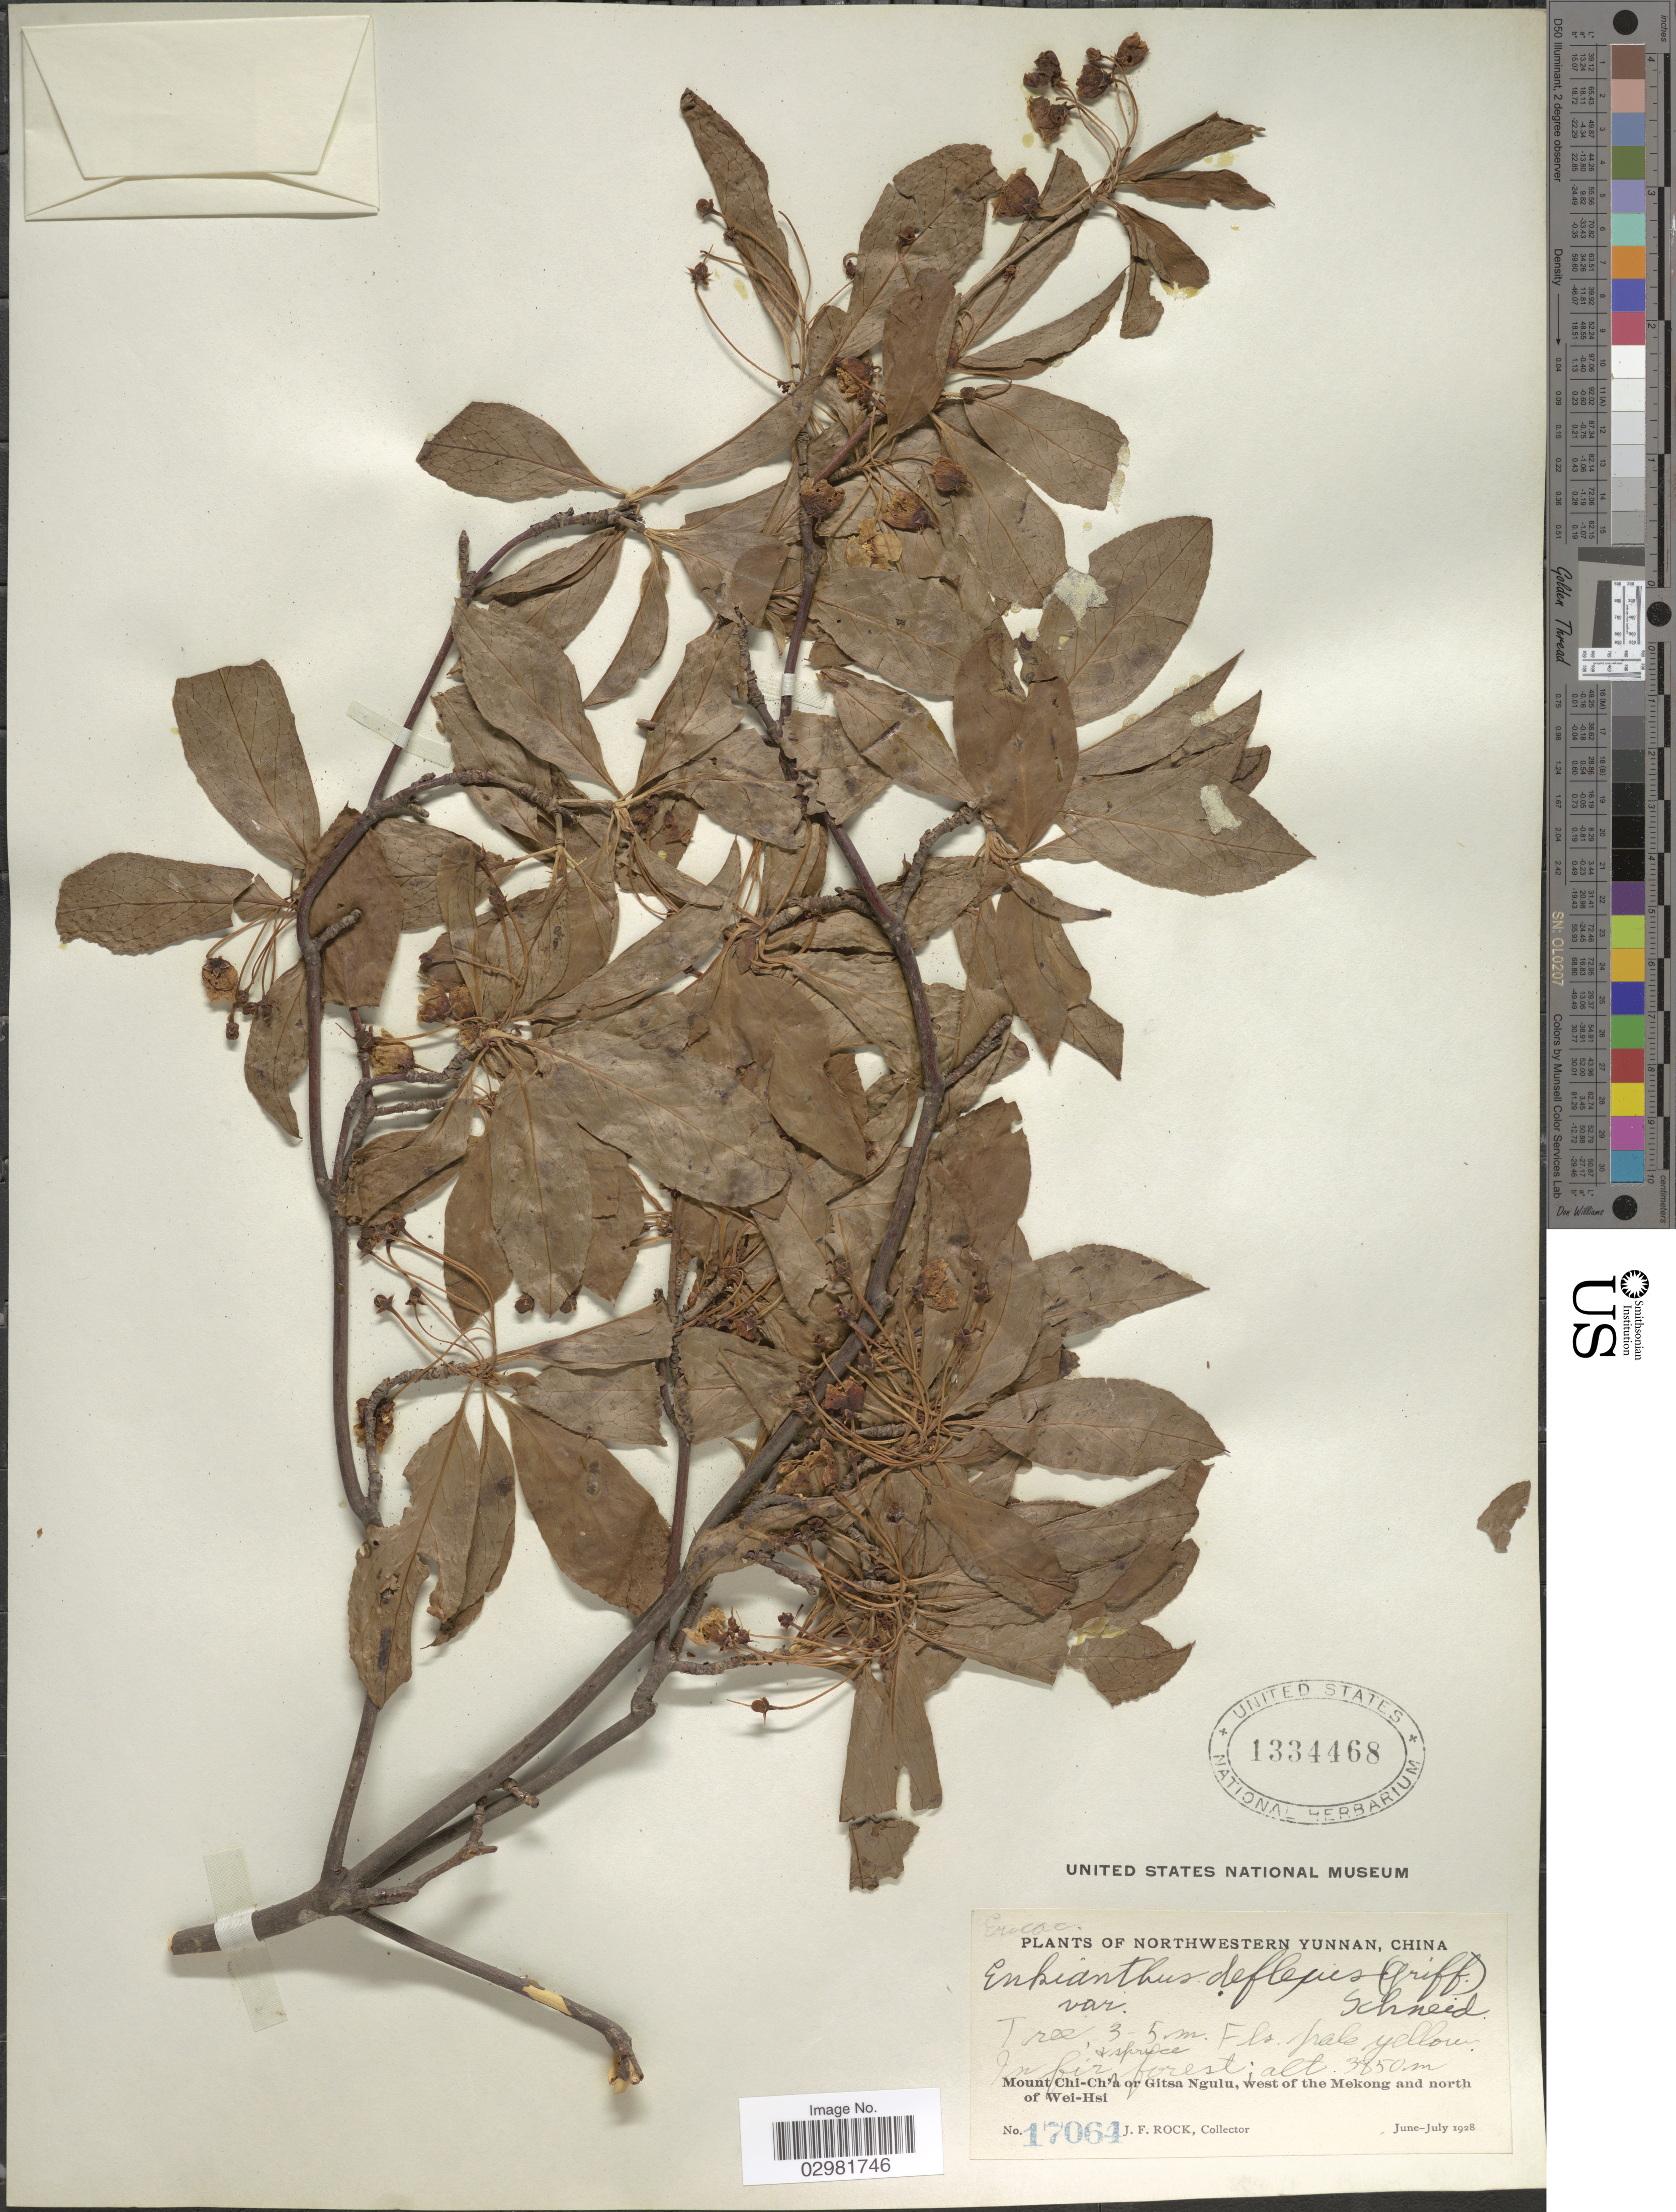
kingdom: Plantae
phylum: Tracheophyta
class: Magnoliopsida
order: Ericales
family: Ericaceae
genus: Enkianthus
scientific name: Enkianthus deflexus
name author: (Griff.) C.K. Schneid.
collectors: J. Rock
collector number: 17064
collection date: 1928-06/1928-07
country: China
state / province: Yunnan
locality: Northwestern Yunnan. Mount Chi-Ch'a or Gitsa Ngulu, west of the Mekong and north of Wei-Hsi.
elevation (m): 3850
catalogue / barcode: US 1334468